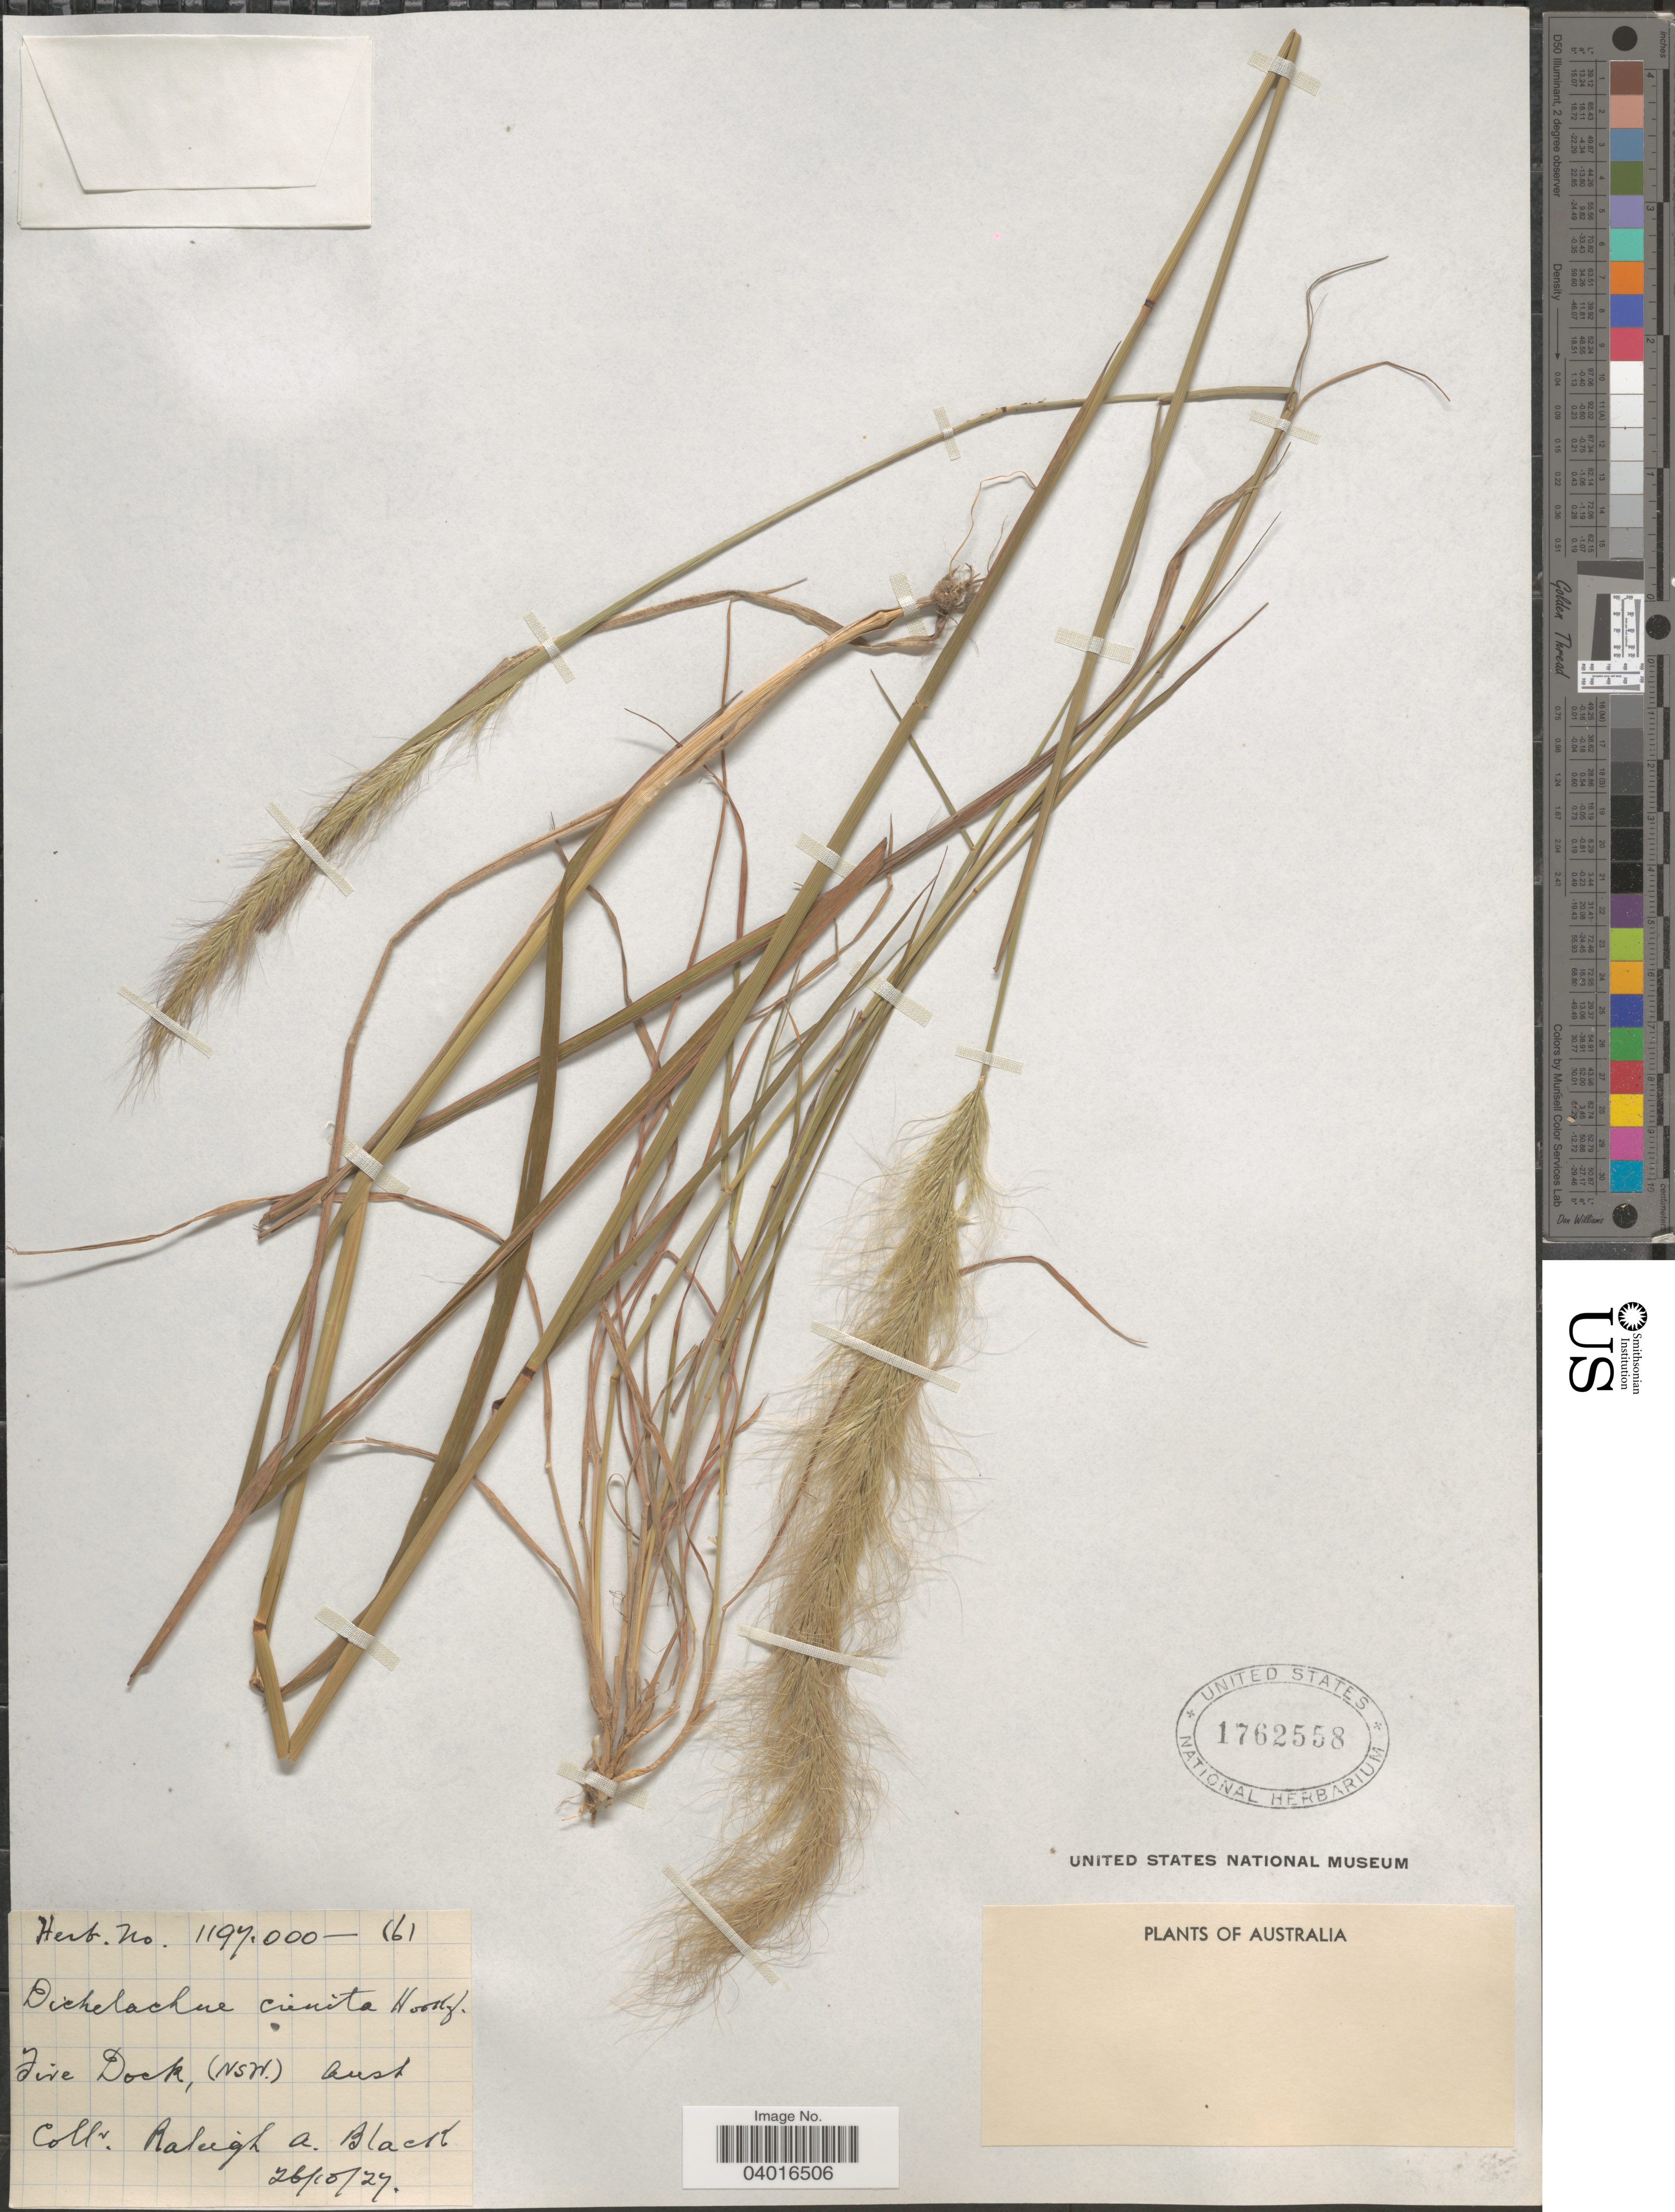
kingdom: Plantae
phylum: Tracheophyta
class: Liliopsida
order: Poales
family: Poaceae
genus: Dichelachne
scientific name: Dichelachne crinita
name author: Hook. f.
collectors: R. A. Black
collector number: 1197.000/(6)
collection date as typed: Transcribed d/m/y: 26/10/27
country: Australia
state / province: New South Wales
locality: Fire Dock.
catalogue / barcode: US 1762558